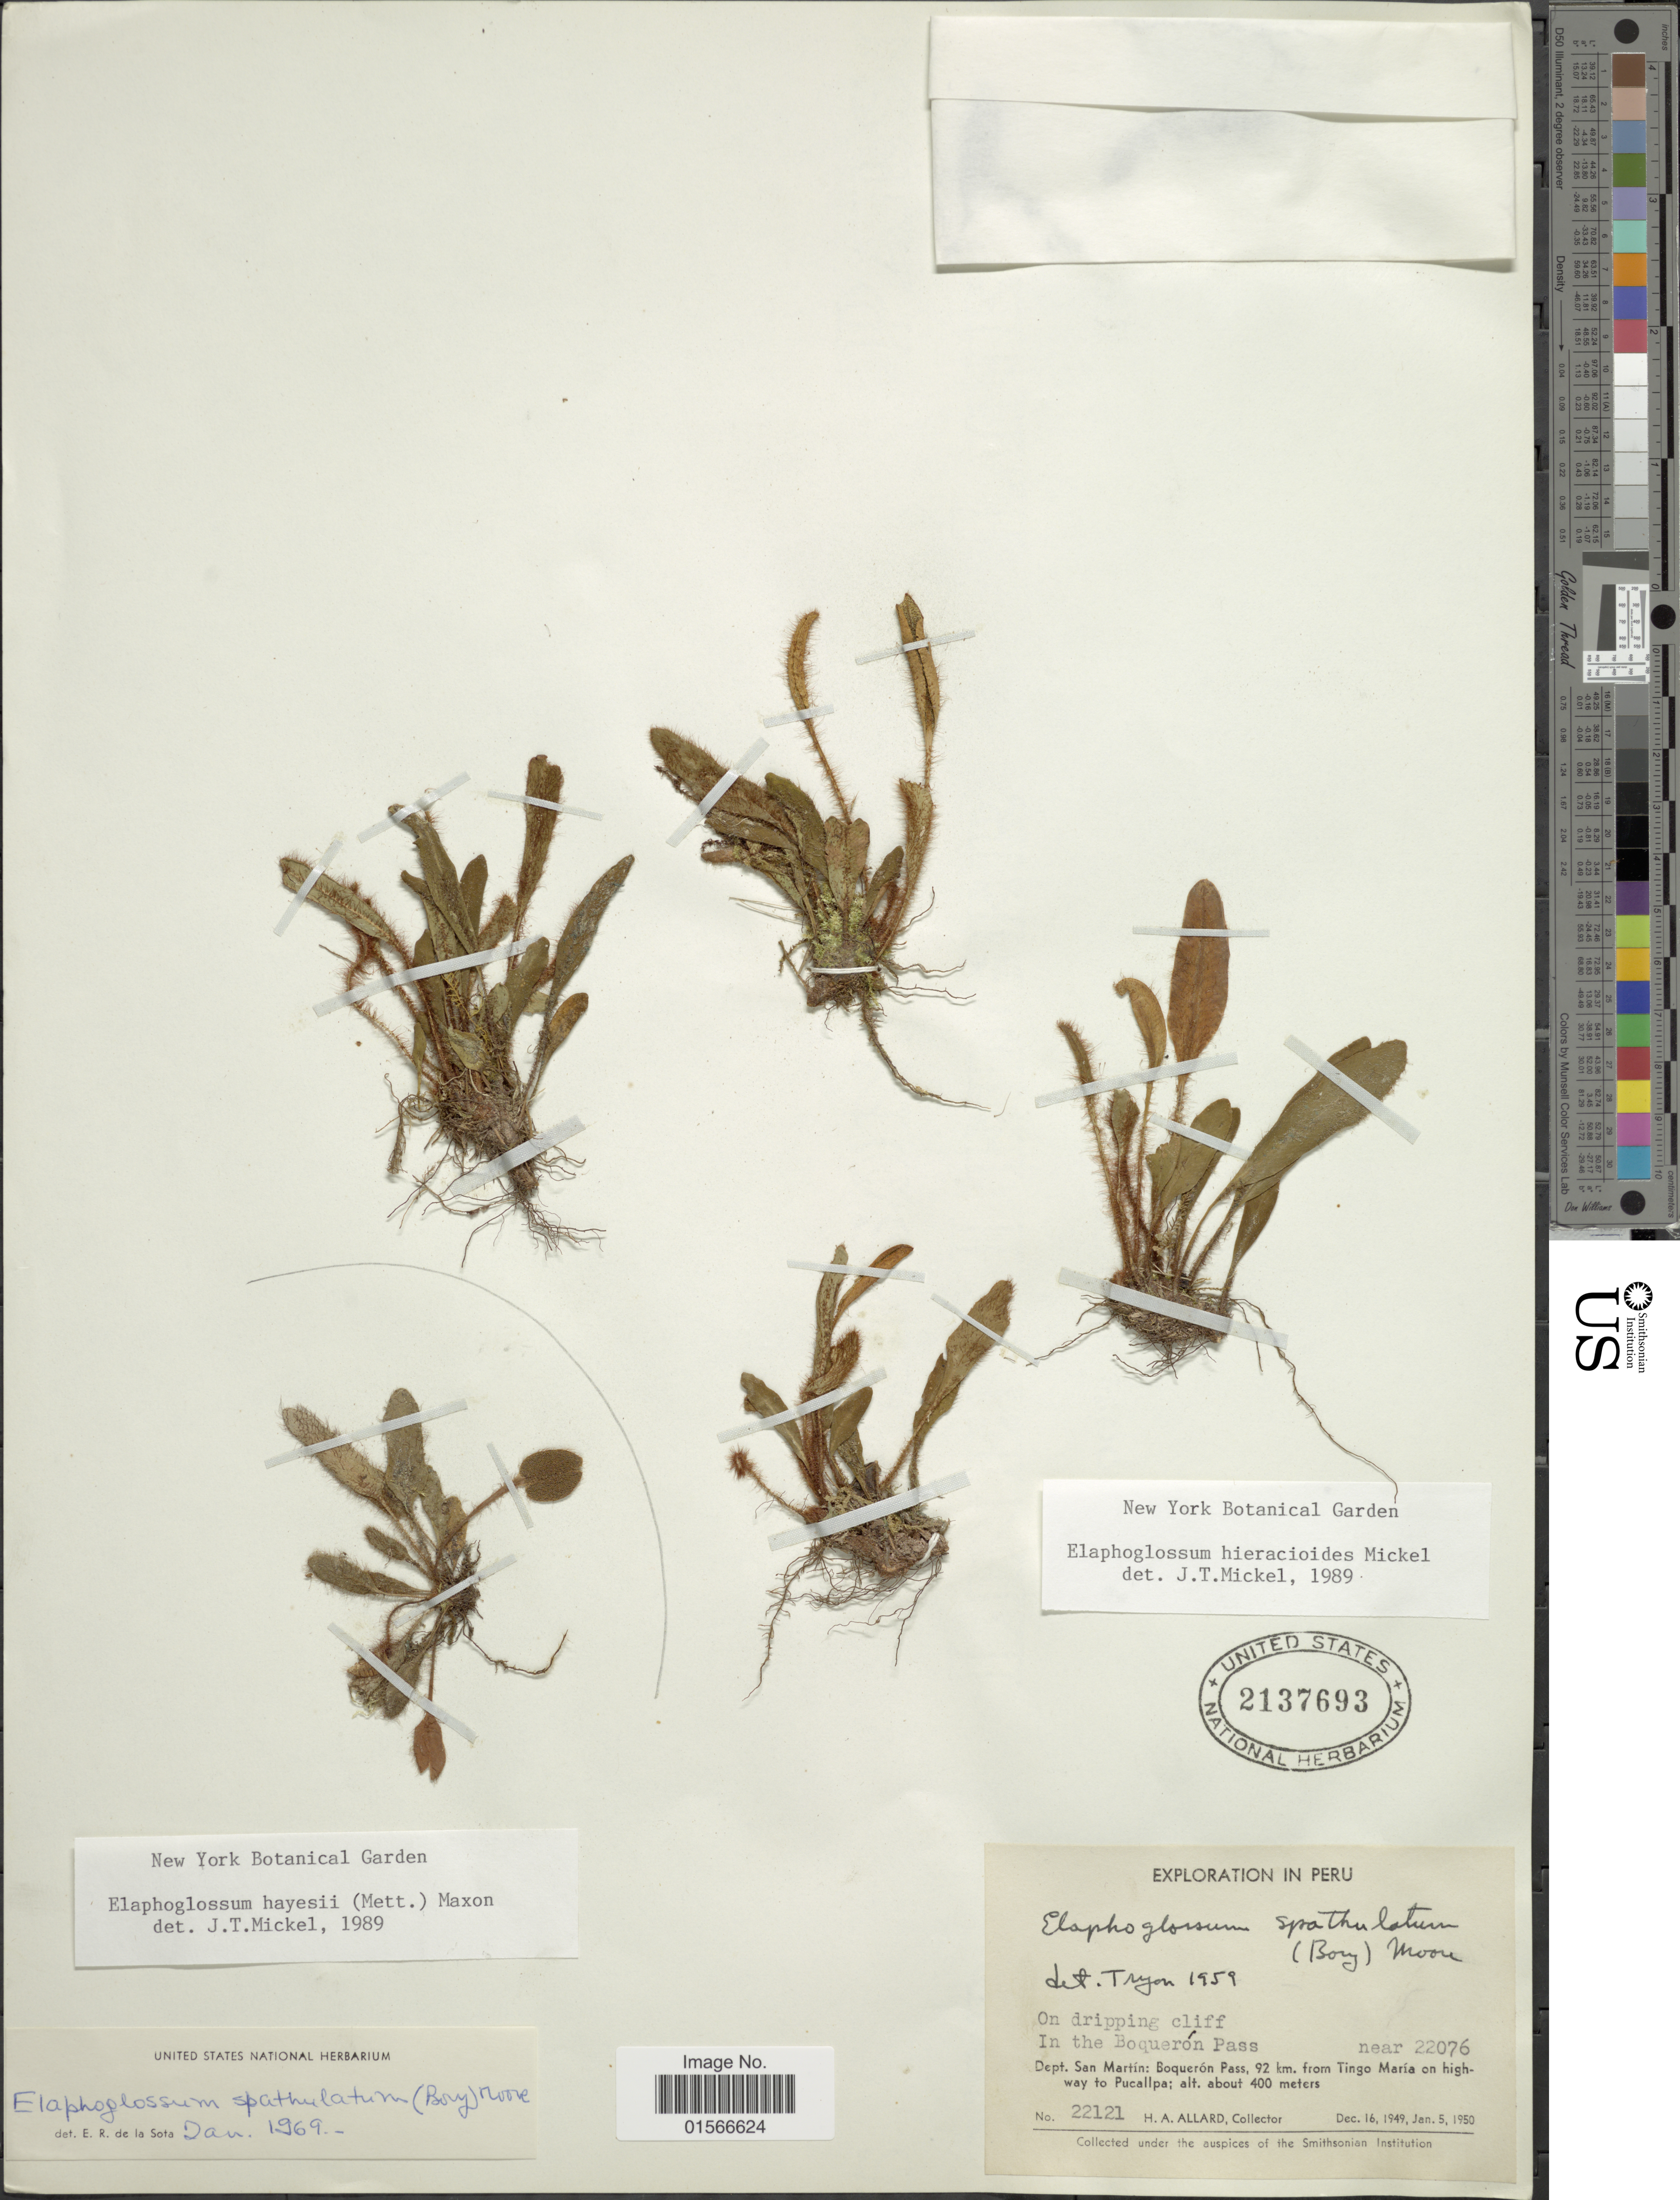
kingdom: Plantae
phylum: Tracheophyta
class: Polypodiopsida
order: Polypodiales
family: Dryopteridaceae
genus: Elaphoglossum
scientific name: Elaphoglossum hayesii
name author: (Mett. ex Kuhn) Maxon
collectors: H. A. Allard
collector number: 22121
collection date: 1949-12-16/1950-01-05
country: Peru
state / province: San Martín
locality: In the Boquerón pass, Dept. San Martín: Boquerón Pass, 92 km from Tingo María on highway to Pucallpa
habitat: on dripping cliff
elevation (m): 400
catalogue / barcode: US 2137693